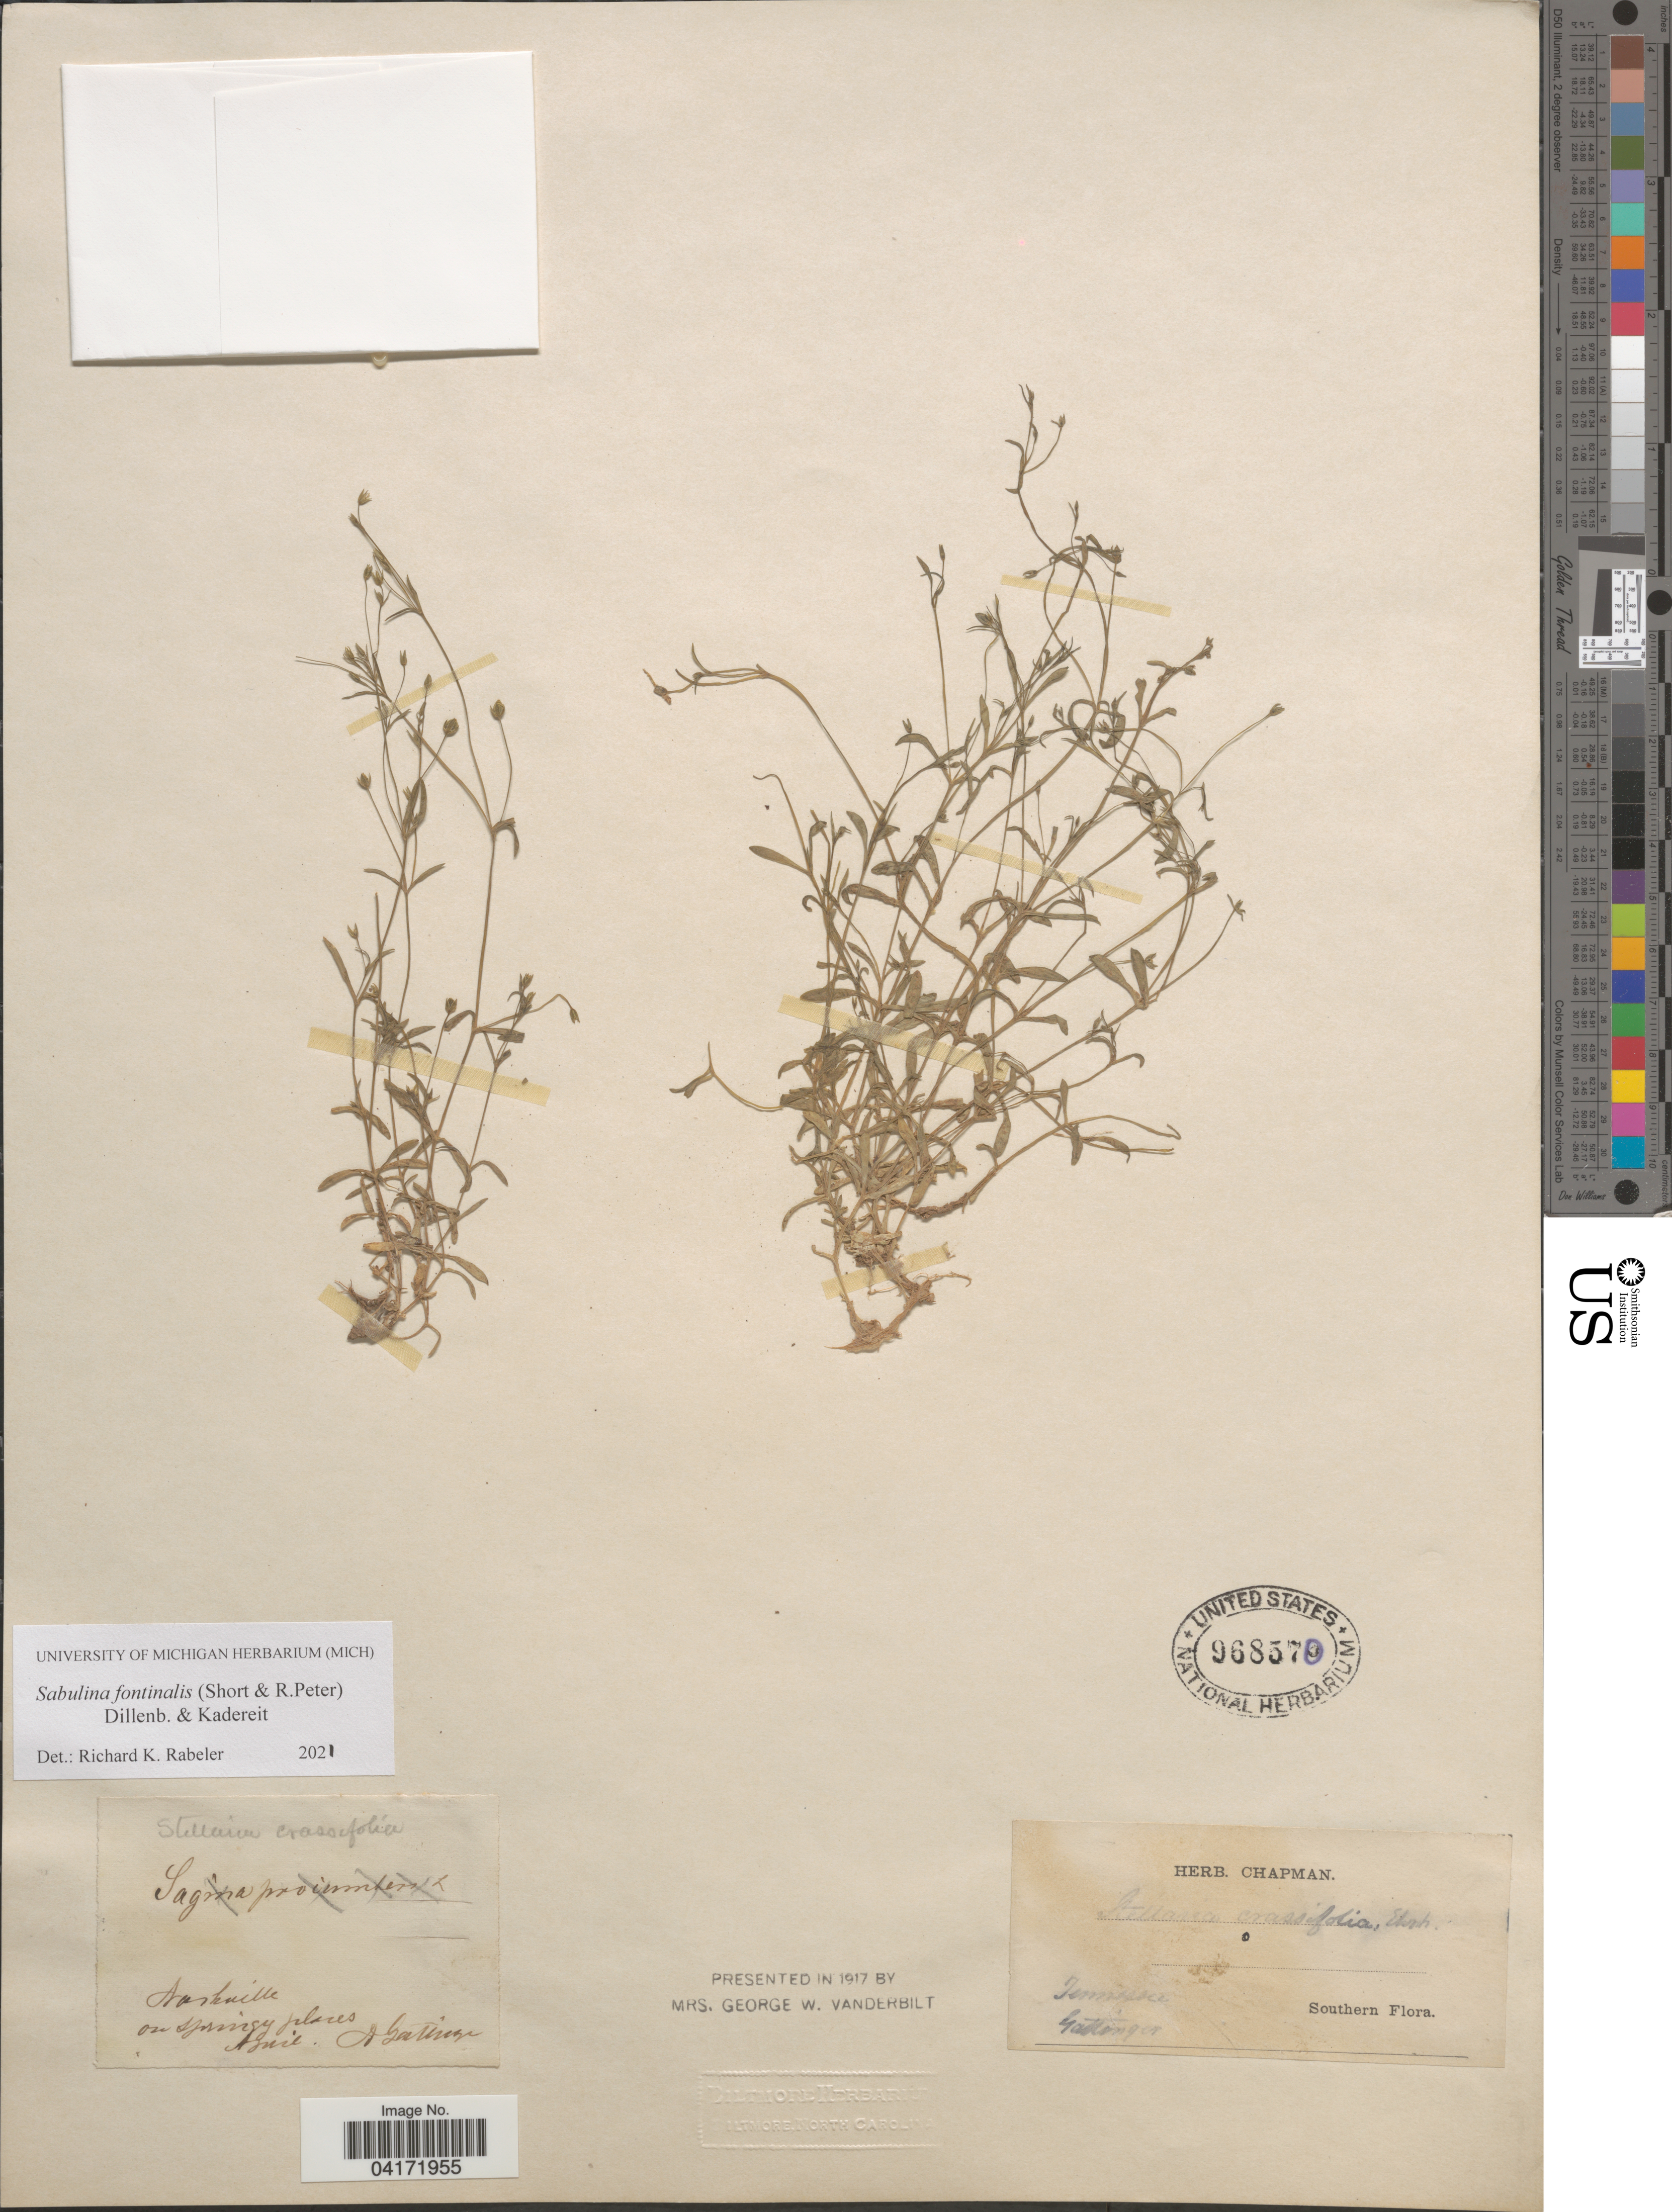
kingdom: Plantae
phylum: Tracheophyta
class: Magnoliopsida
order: Caryophyllales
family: Caryophyllaceae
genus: Sabulina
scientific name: Sabulina fontinalis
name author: (Short & R. Peter) Dillenb. & Kadereit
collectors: A. Gattinger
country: United States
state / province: Tennessee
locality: Nashville.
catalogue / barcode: US 968570